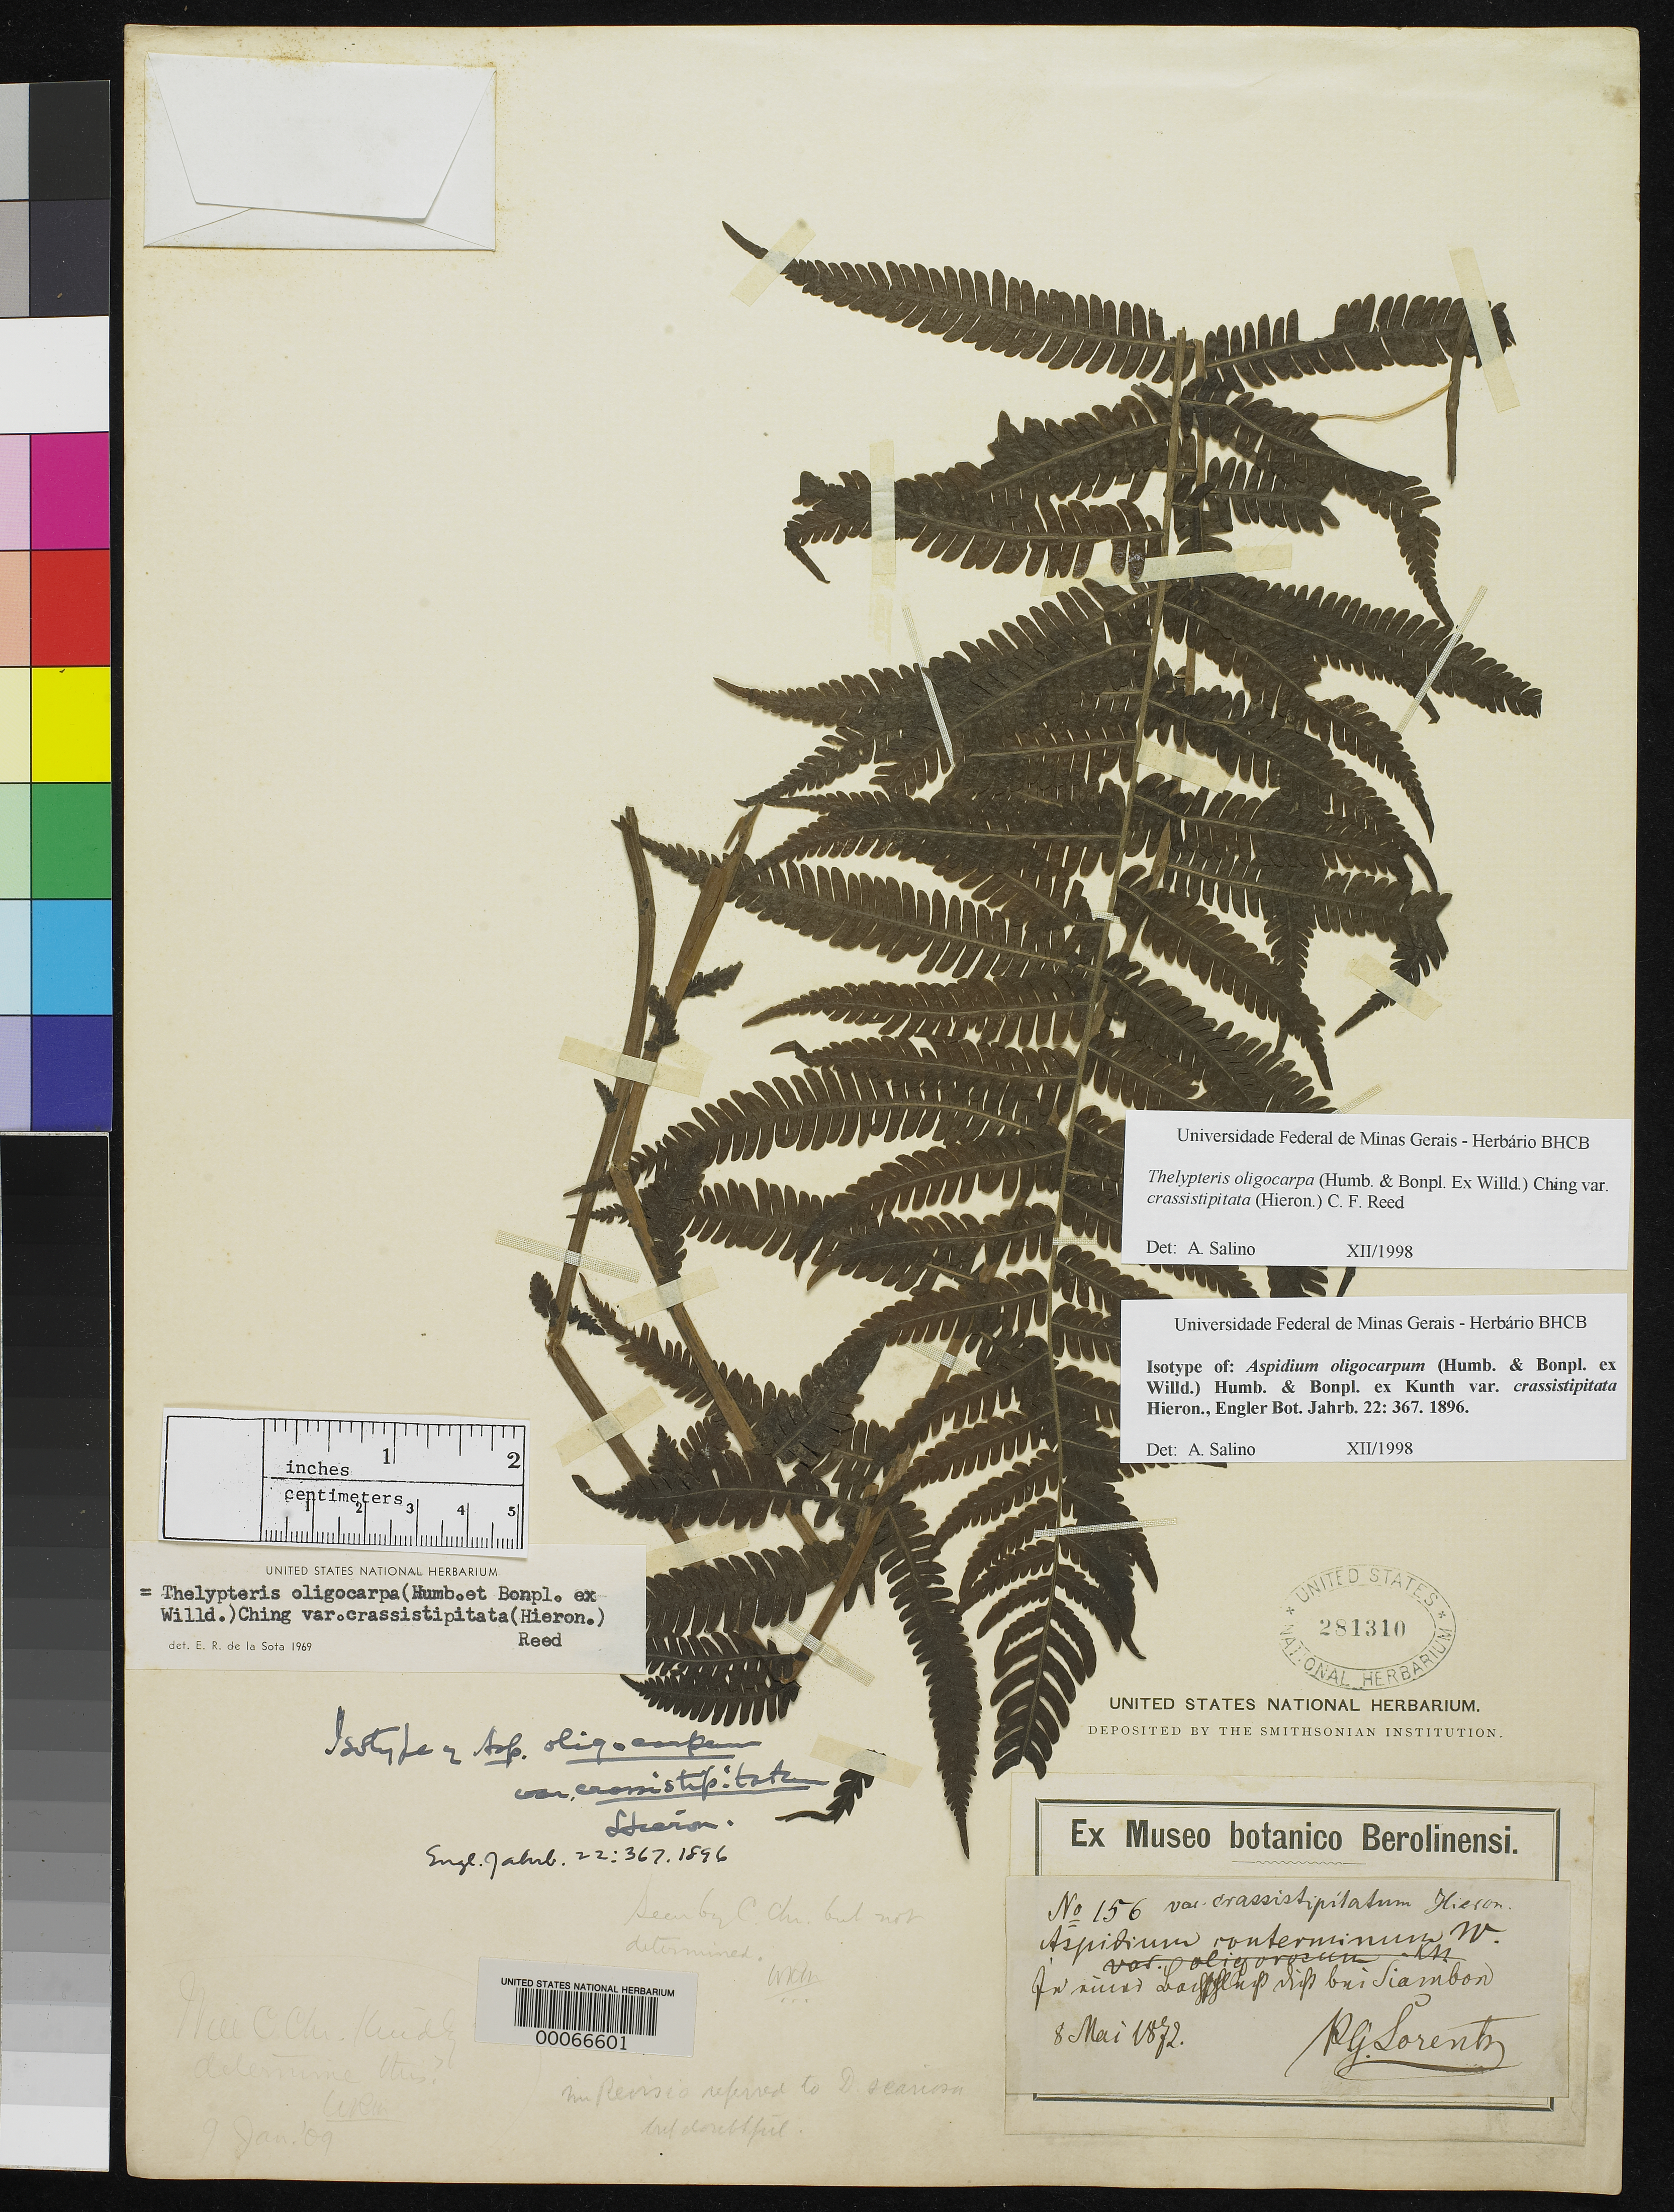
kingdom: Plantae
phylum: Tracheophyta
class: Polypodiopsida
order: Polypodiales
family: Tectariaceae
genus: Aspidium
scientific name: Aspidium oligocarpuni var. crassistipitalum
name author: Hieron.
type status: Isotype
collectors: P. G. Lorentz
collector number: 156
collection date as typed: May 1872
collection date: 1872-05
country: Argentina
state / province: Tucumán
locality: Sierra de Tucuman.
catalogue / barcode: US 281310